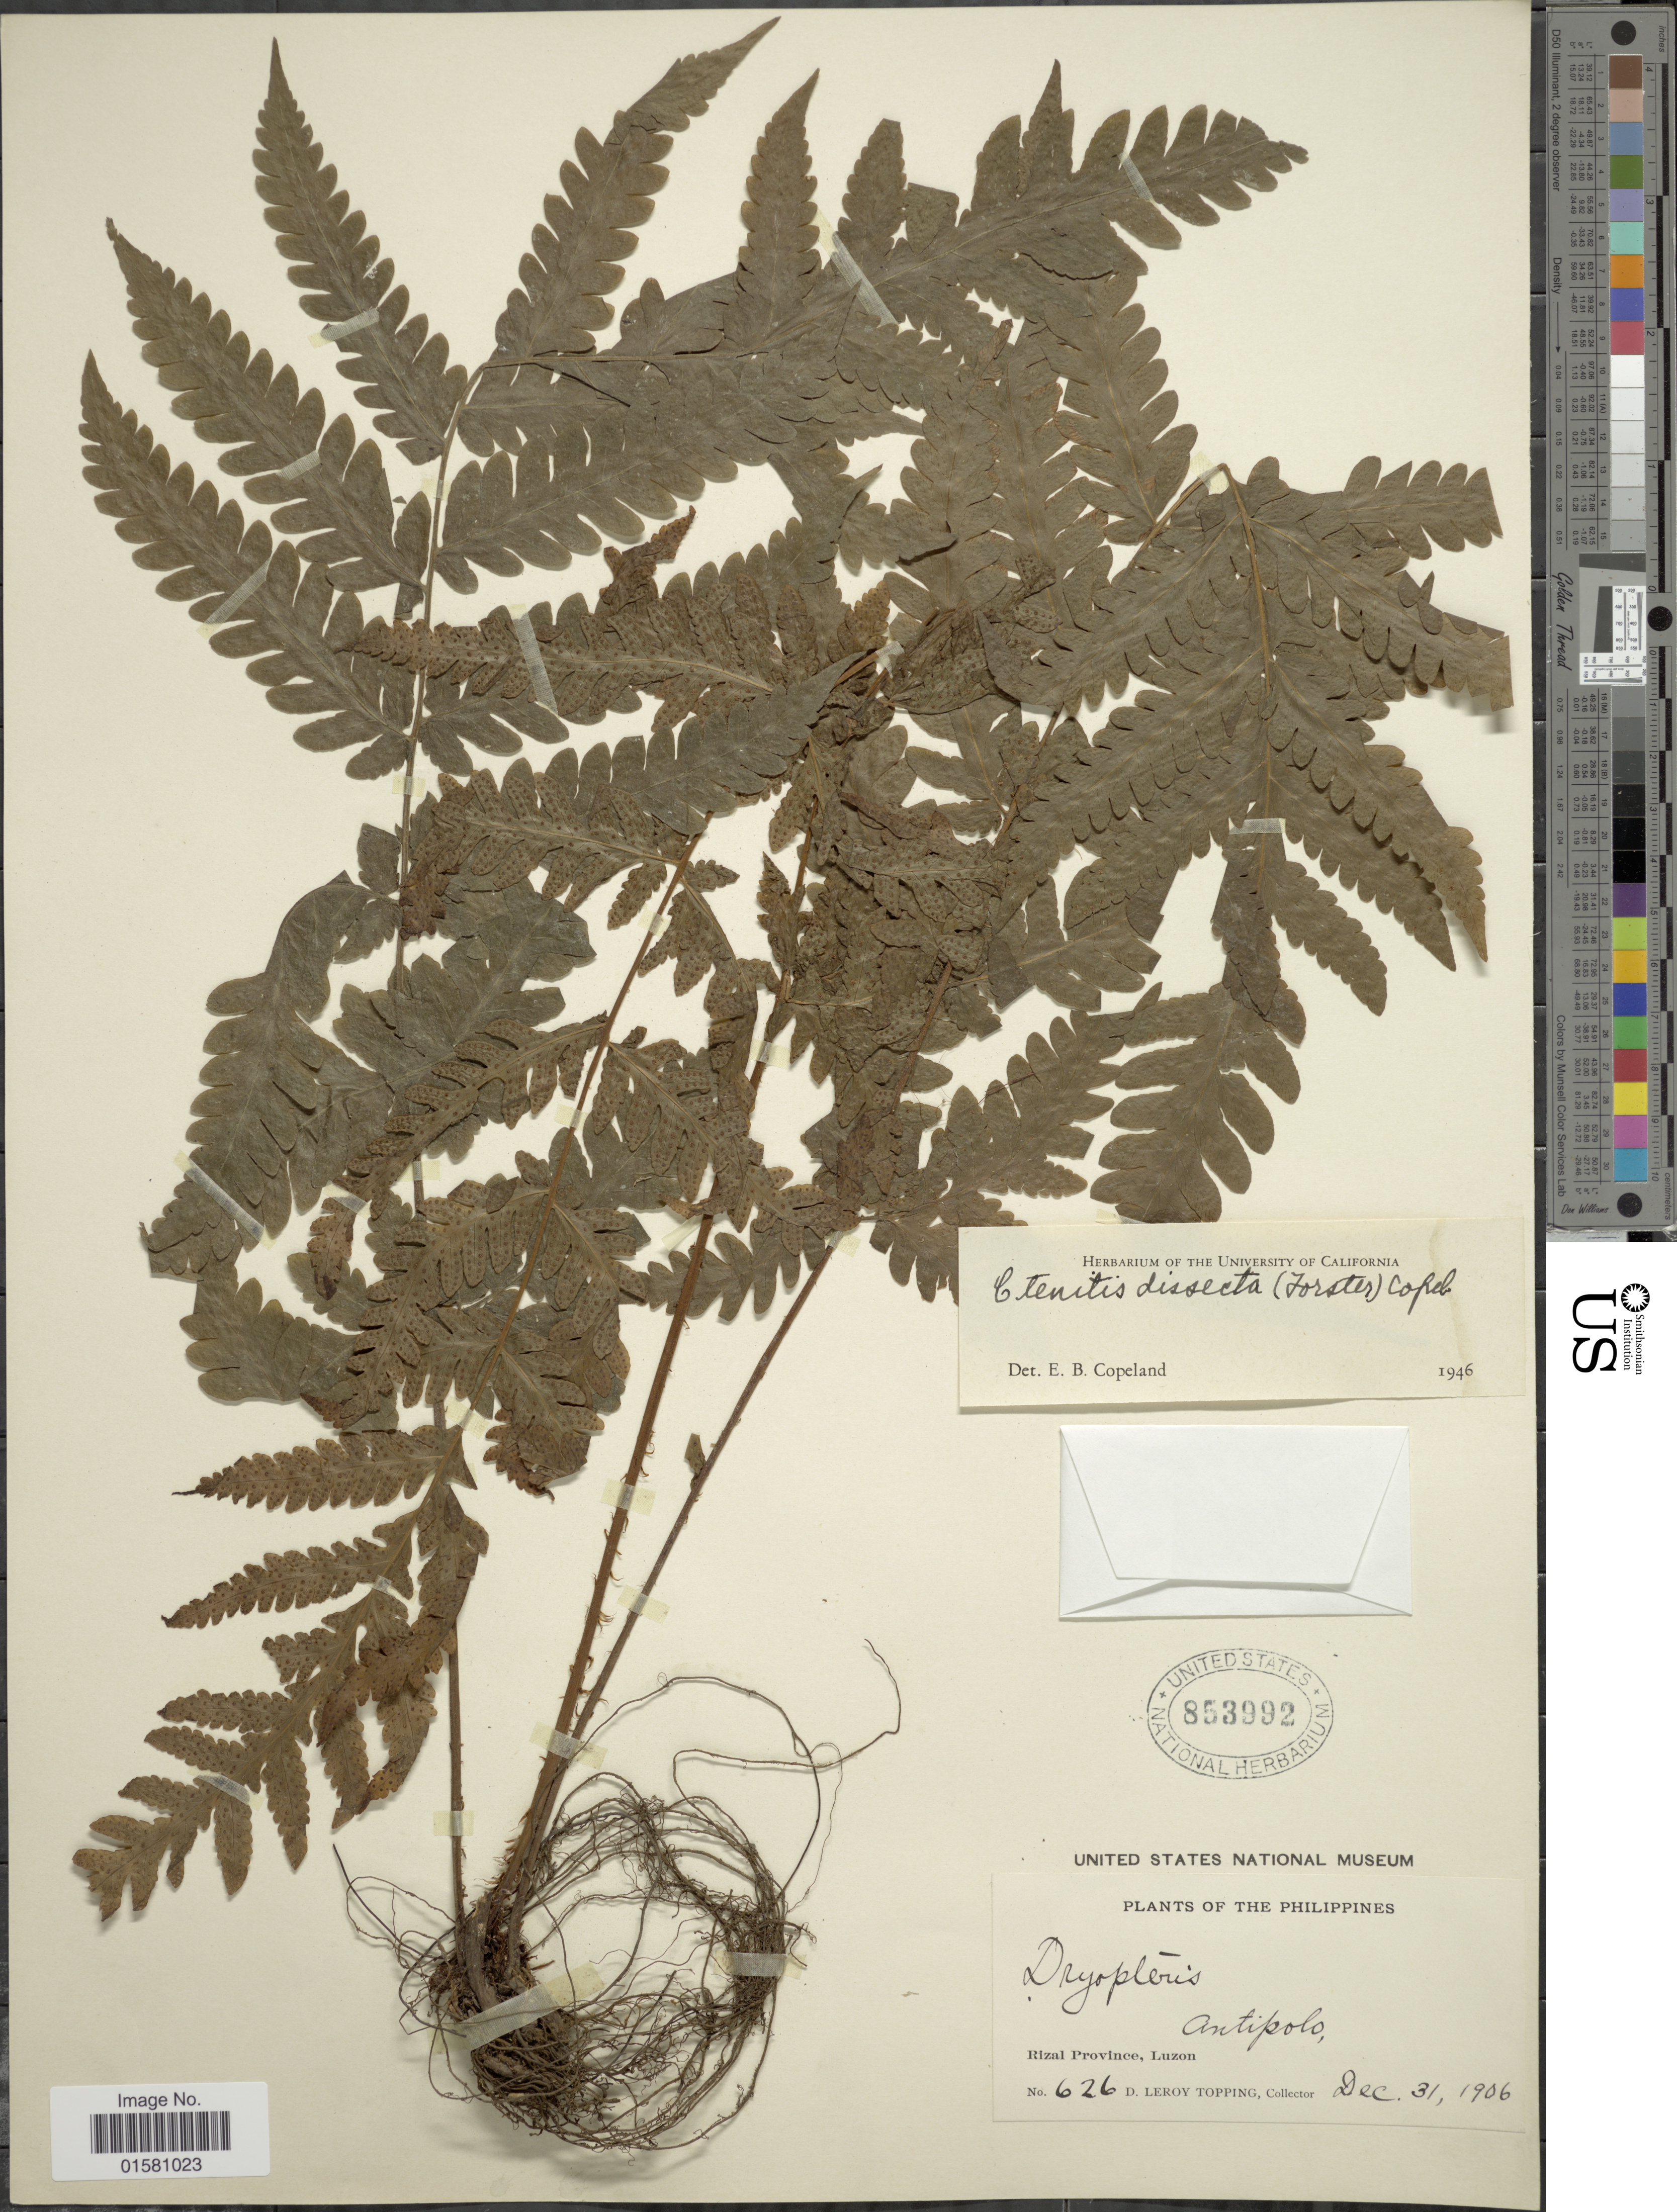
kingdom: Plantae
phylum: Tracheophyta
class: Polypodiopsida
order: Polypodiales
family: Tectariaceae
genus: Tectaria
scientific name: Tectaria dissecta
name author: (G. Forst.) Lellinger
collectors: D. L. Topping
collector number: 626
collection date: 1906-12-31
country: Philippines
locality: Antipolo, Rizal Province, Luzon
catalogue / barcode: US 853992